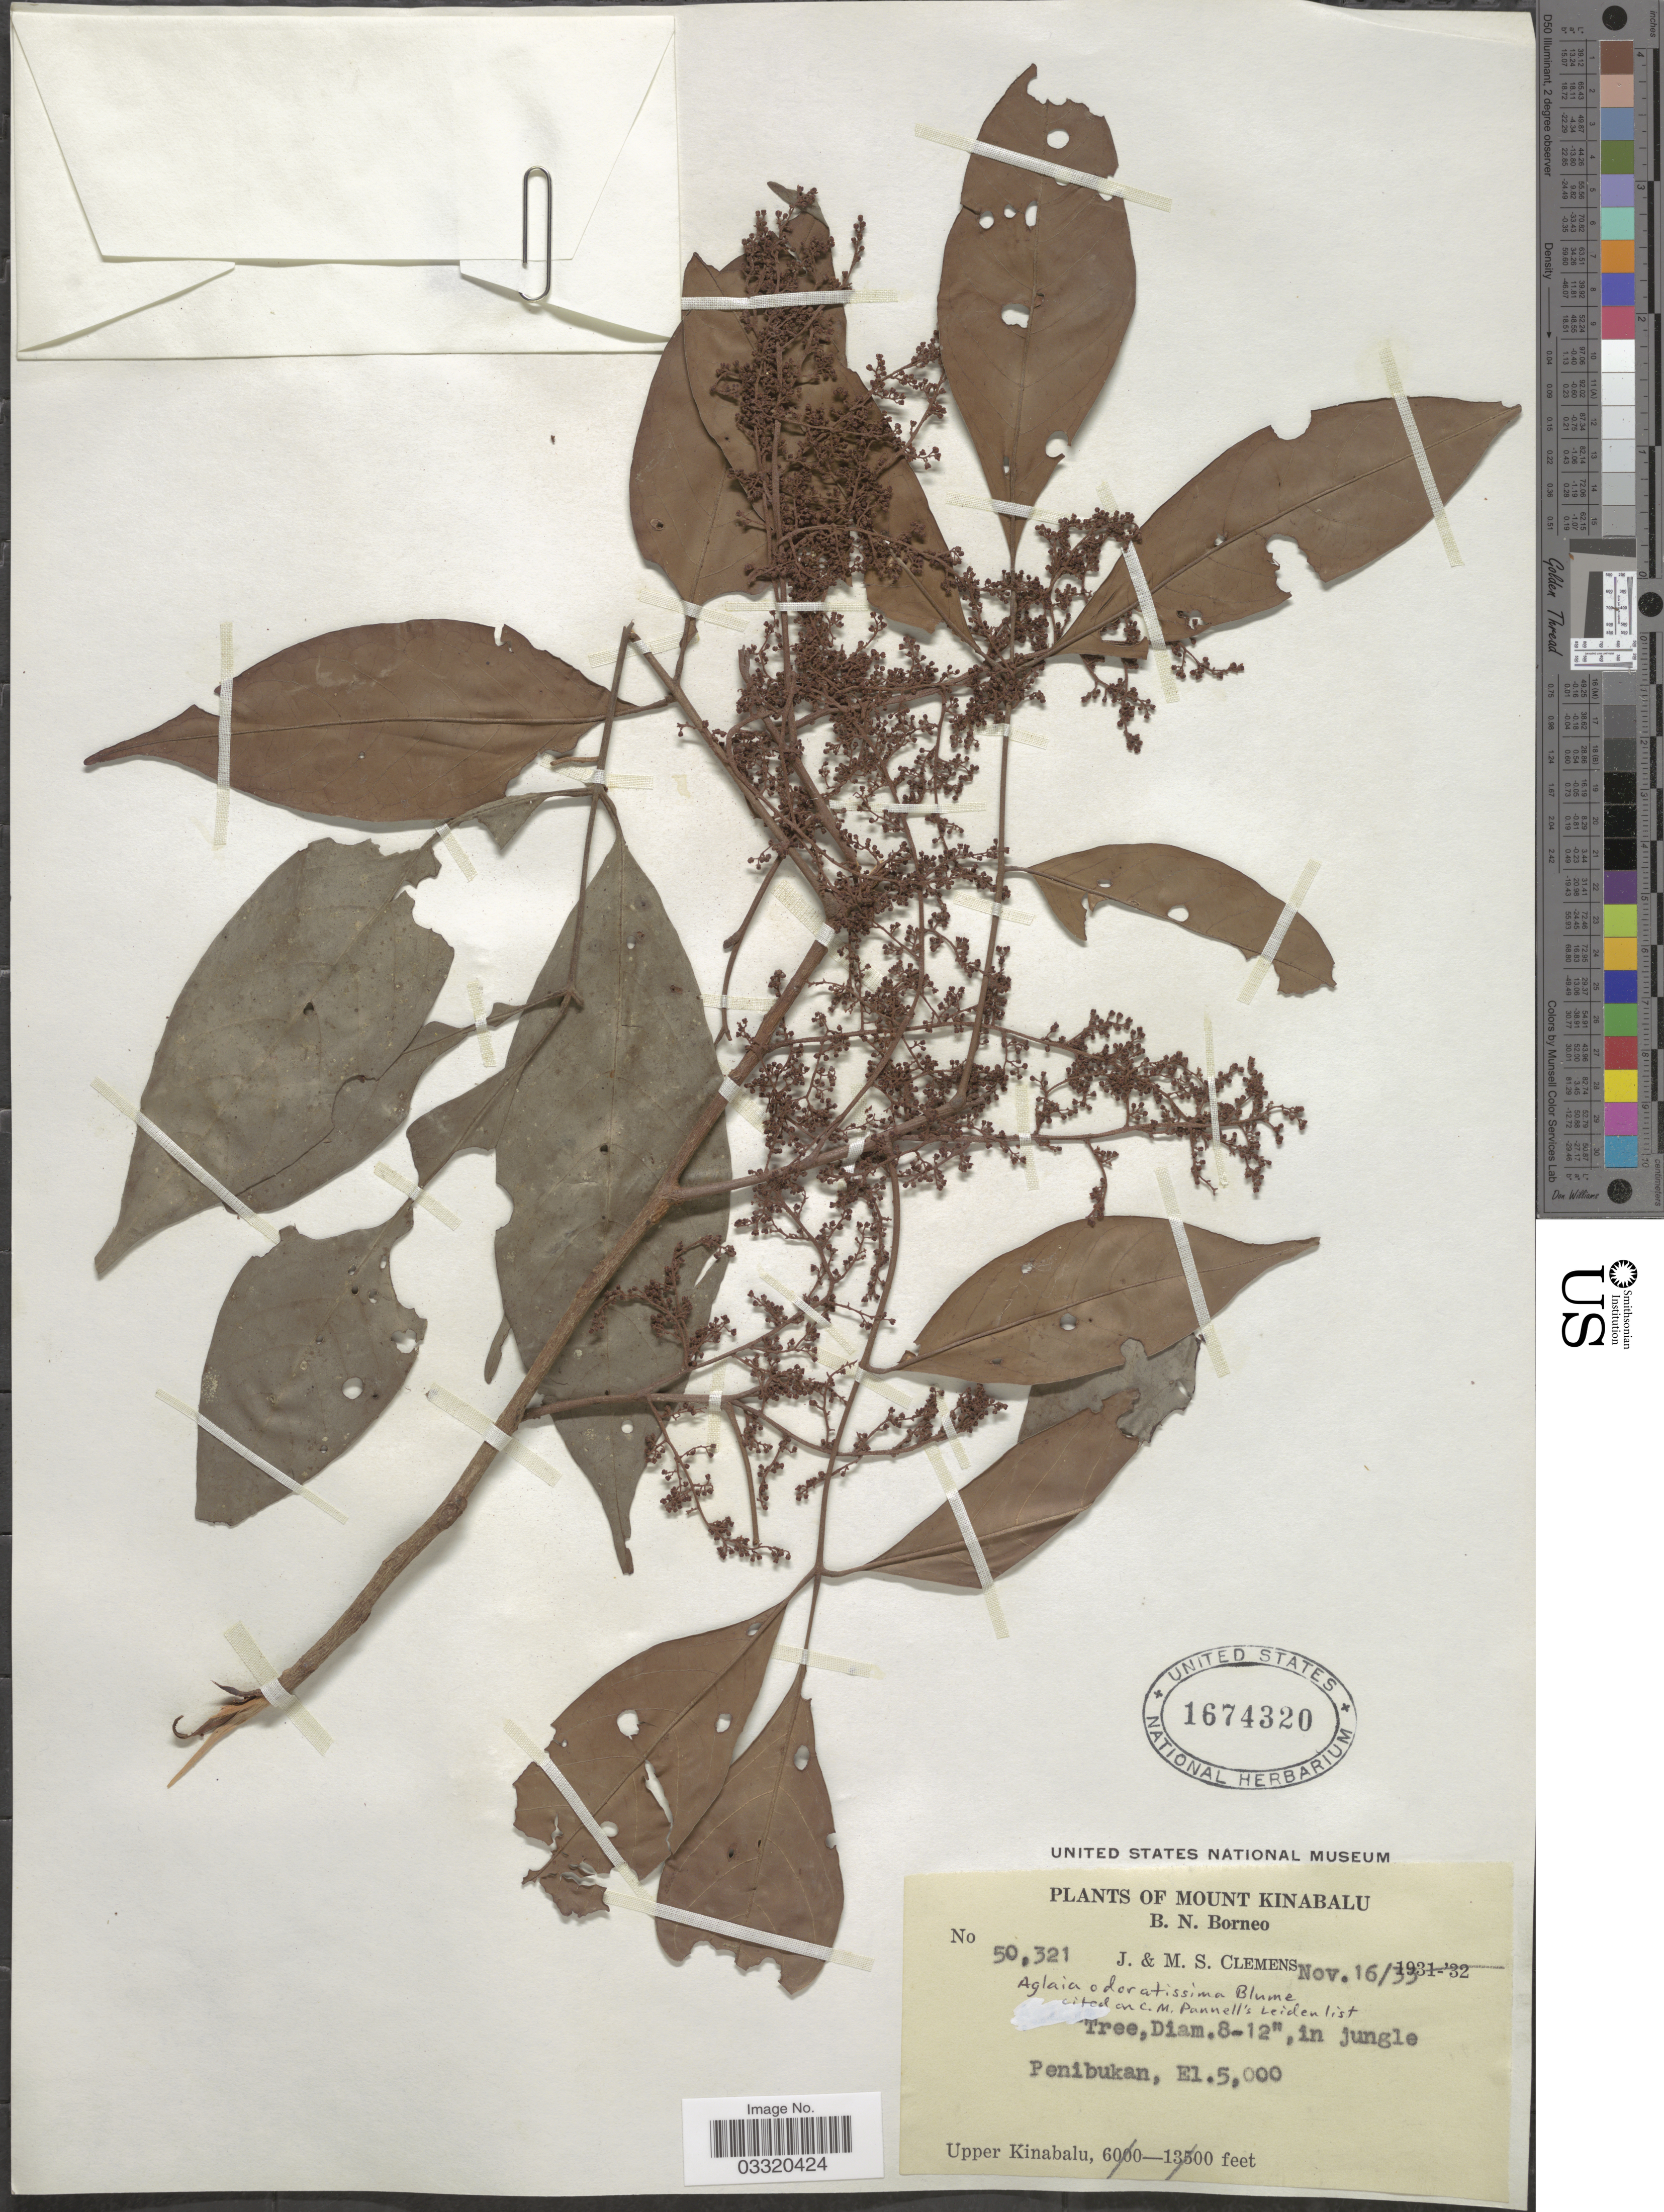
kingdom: Plantae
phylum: Tracheophyta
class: Magnoliopsida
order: Sapindales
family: Meliaceae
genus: Aglaia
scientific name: Aglaia odoratissima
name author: Blume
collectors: J. Clemens & M. S. Clemens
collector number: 50321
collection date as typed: Transcribed d/m/y: 16/11/33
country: Malaysia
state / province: Sabah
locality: Mount Kinabalu. B. N. Borneo. Penibukan. Upper Kinabalu.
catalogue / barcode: US 1674320